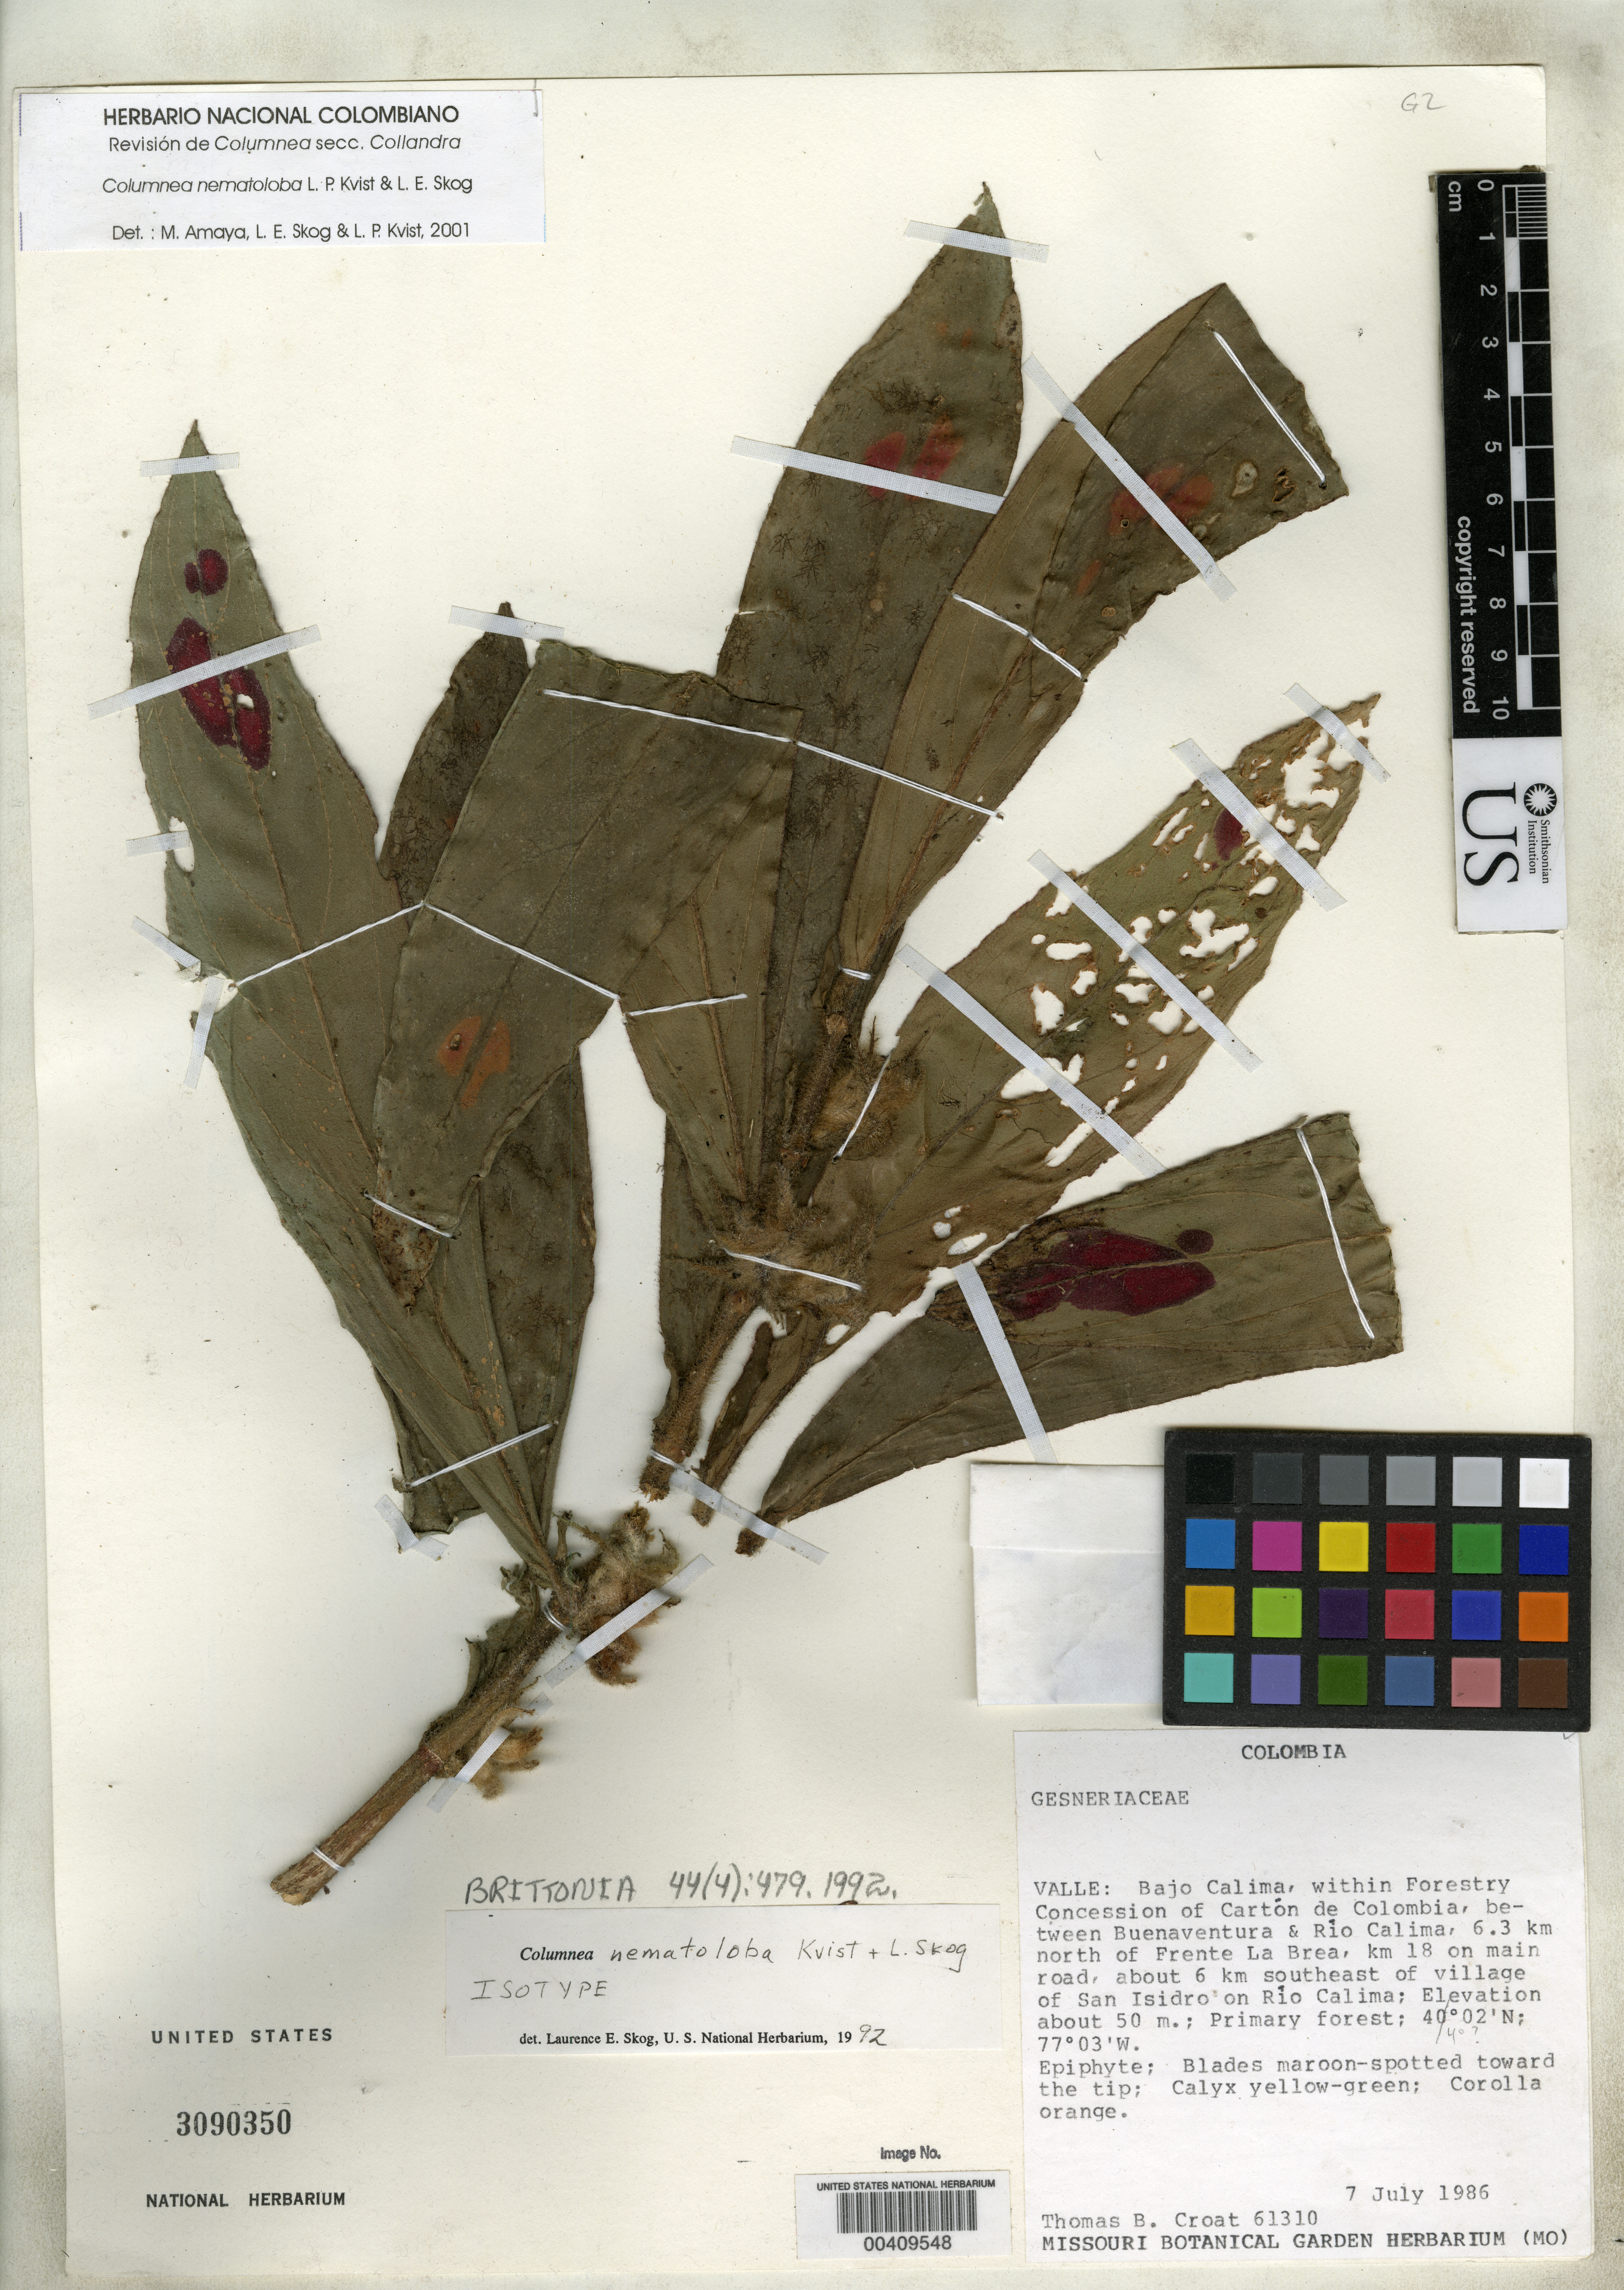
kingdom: Plantae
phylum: Tracheophyta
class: Magnoliopsida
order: Lamiales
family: Gesneriaceae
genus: Columnea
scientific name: Columnea nematoloba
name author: L.P. Kvist & L.E. Skog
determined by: Amaya-Márquez, M.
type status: Isotype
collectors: T. B. Croat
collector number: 61310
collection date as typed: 07 Jul 1986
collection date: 1986-07-07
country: Colombia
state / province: Valle del Cauca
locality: Bajo Calima, within Forestry Concession of Cartón de Colombia, between Buena Ventura & Río Calima, 6.3 km N of Frente La Brea, km 18 on main road, about 6 km SE of Village of San Isidro on Río Calima.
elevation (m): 50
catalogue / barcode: US 3090350